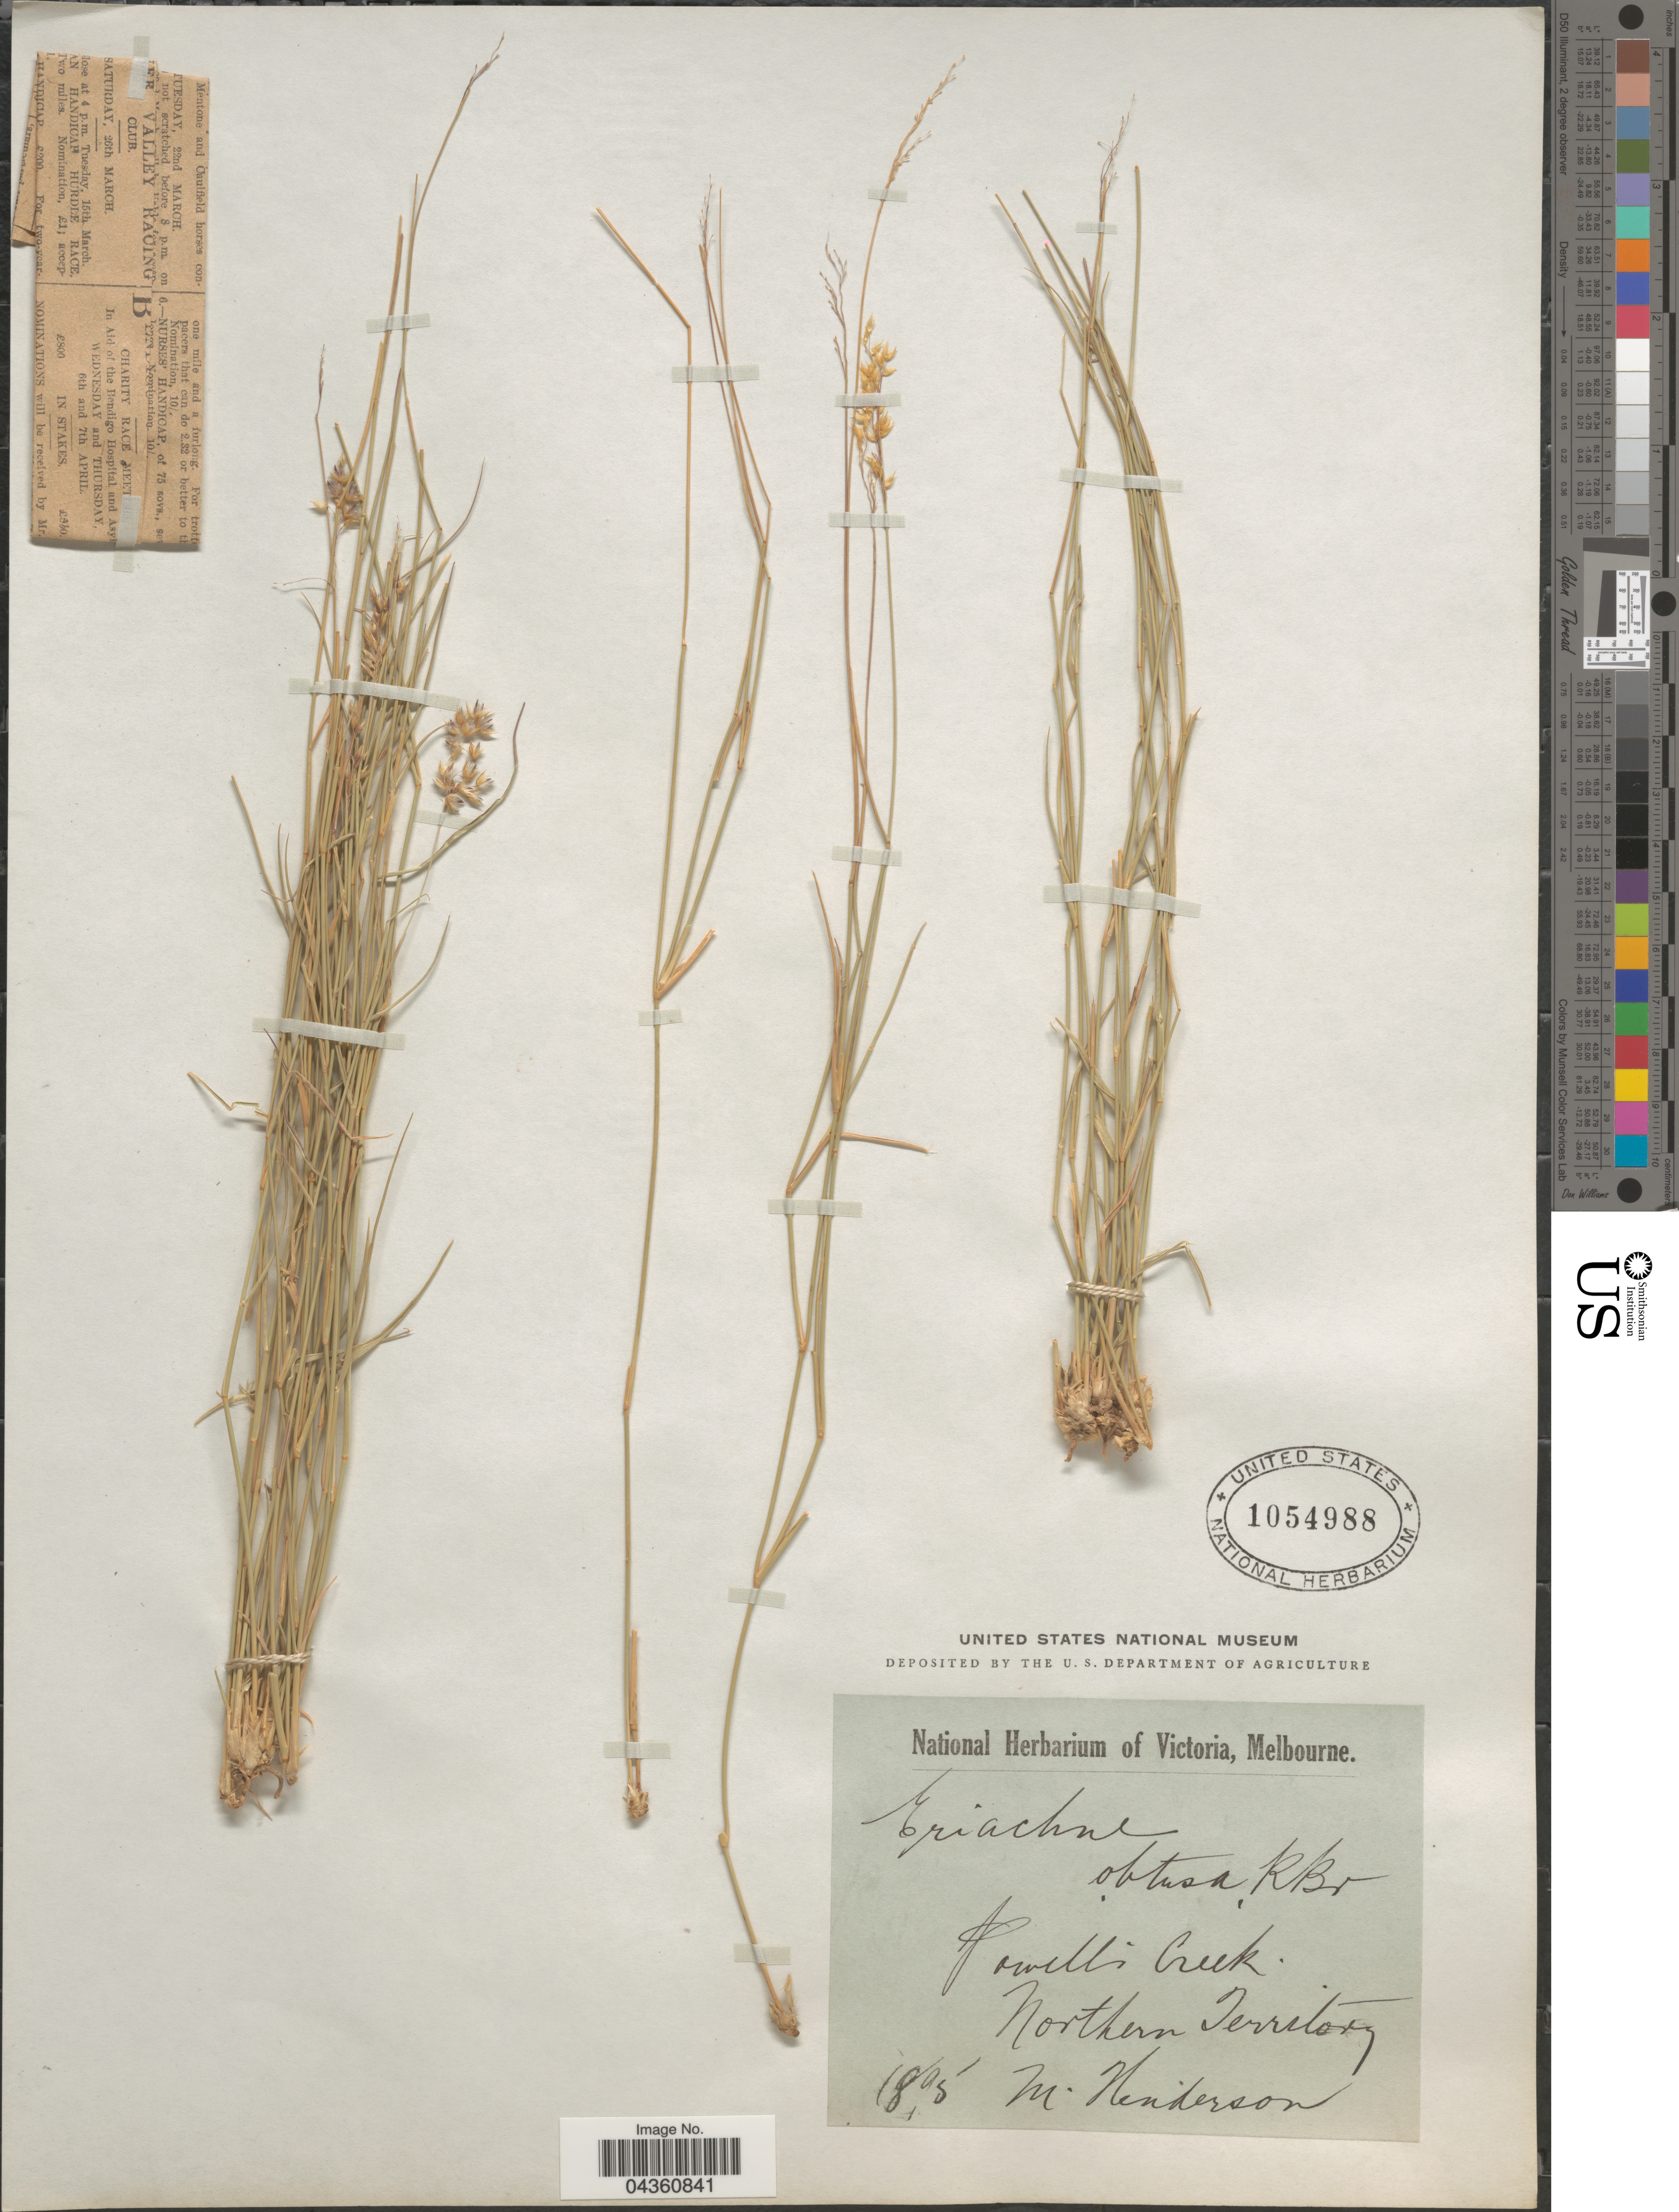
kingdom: Plantae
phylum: Tracheophyta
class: Liliopsida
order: Poales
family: Poaceae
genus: Eriachne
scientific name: Eriachne obtusa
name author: R. Br.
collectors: M. Henderson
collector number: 805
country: Australia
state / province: Northern Territory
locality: Powell's Creek.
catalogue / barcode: US 1054988